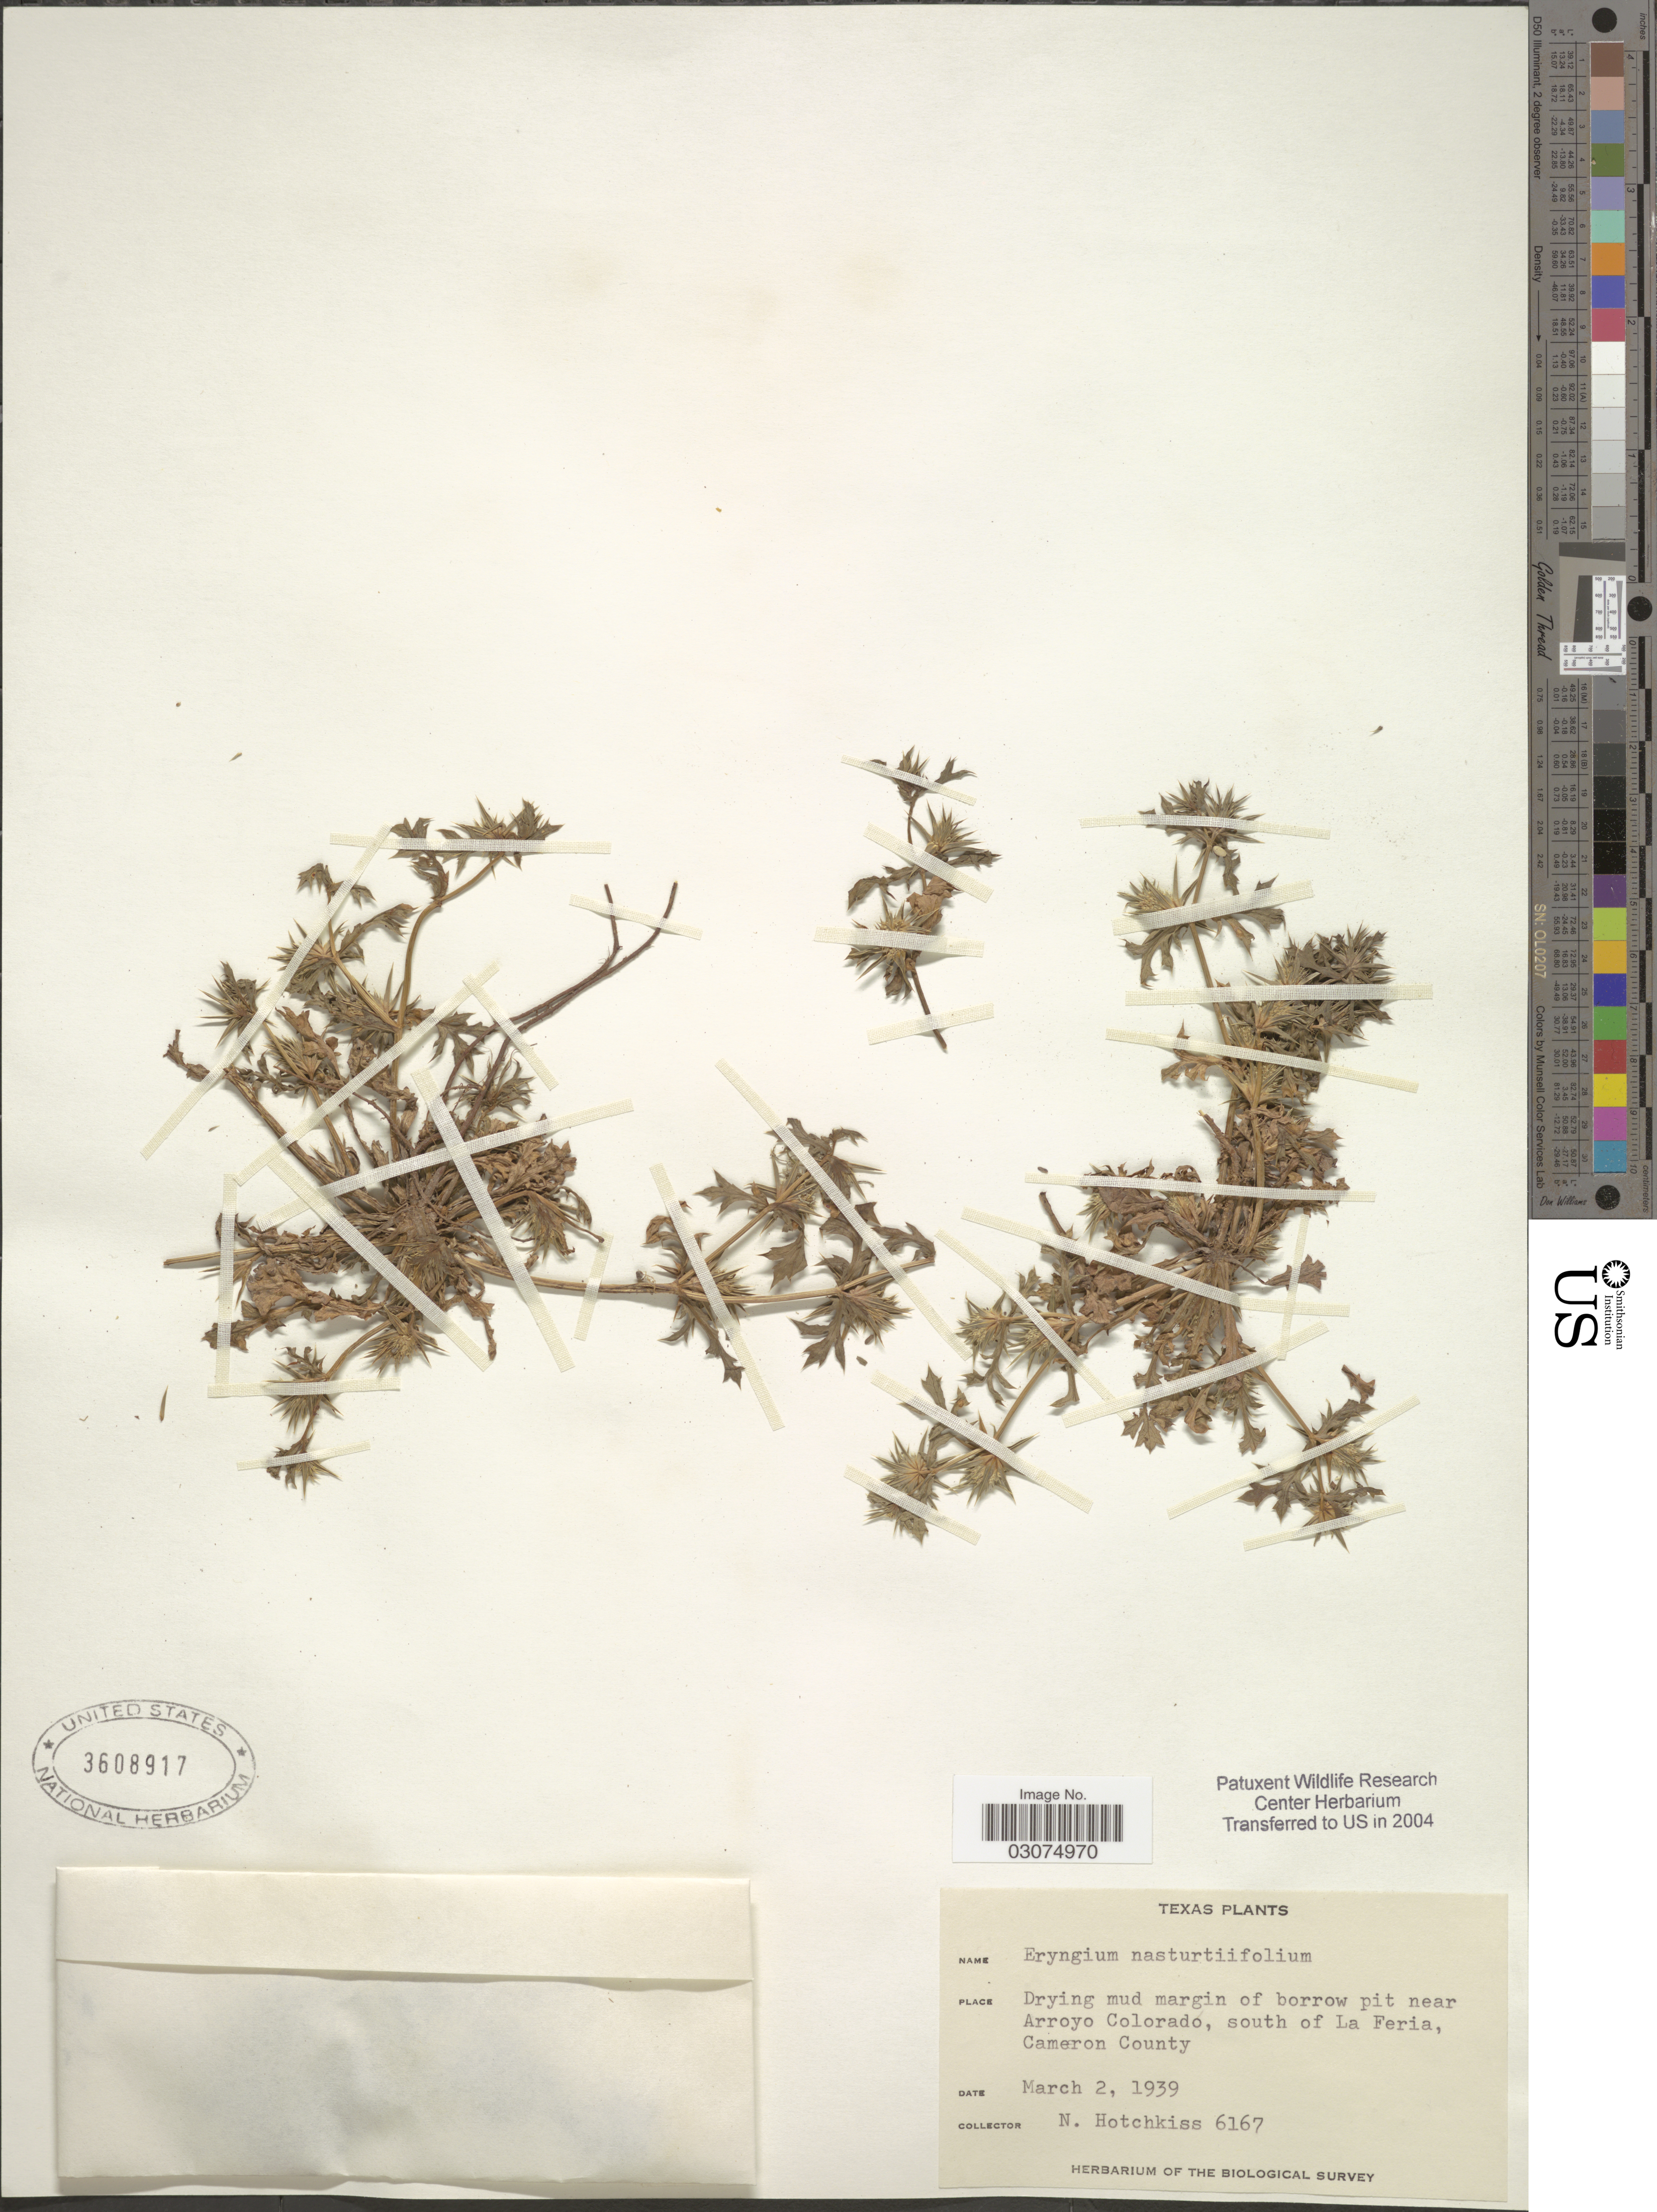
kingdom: Plantae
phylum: Tracheophyta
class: Magnoliopsida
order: Apiales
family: Apiaceae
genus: Eryngium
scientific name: Eryngium nasturtiifolium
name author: Juss. ex F. Delaroche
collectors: N. Hotchkiss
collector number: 6167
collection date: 1939-03-02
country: United States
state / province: Texas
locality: Drying mud margin of borrow pit near Arroyo Colorado, south of La Feria, Cameron County.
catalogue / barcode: US 3608917